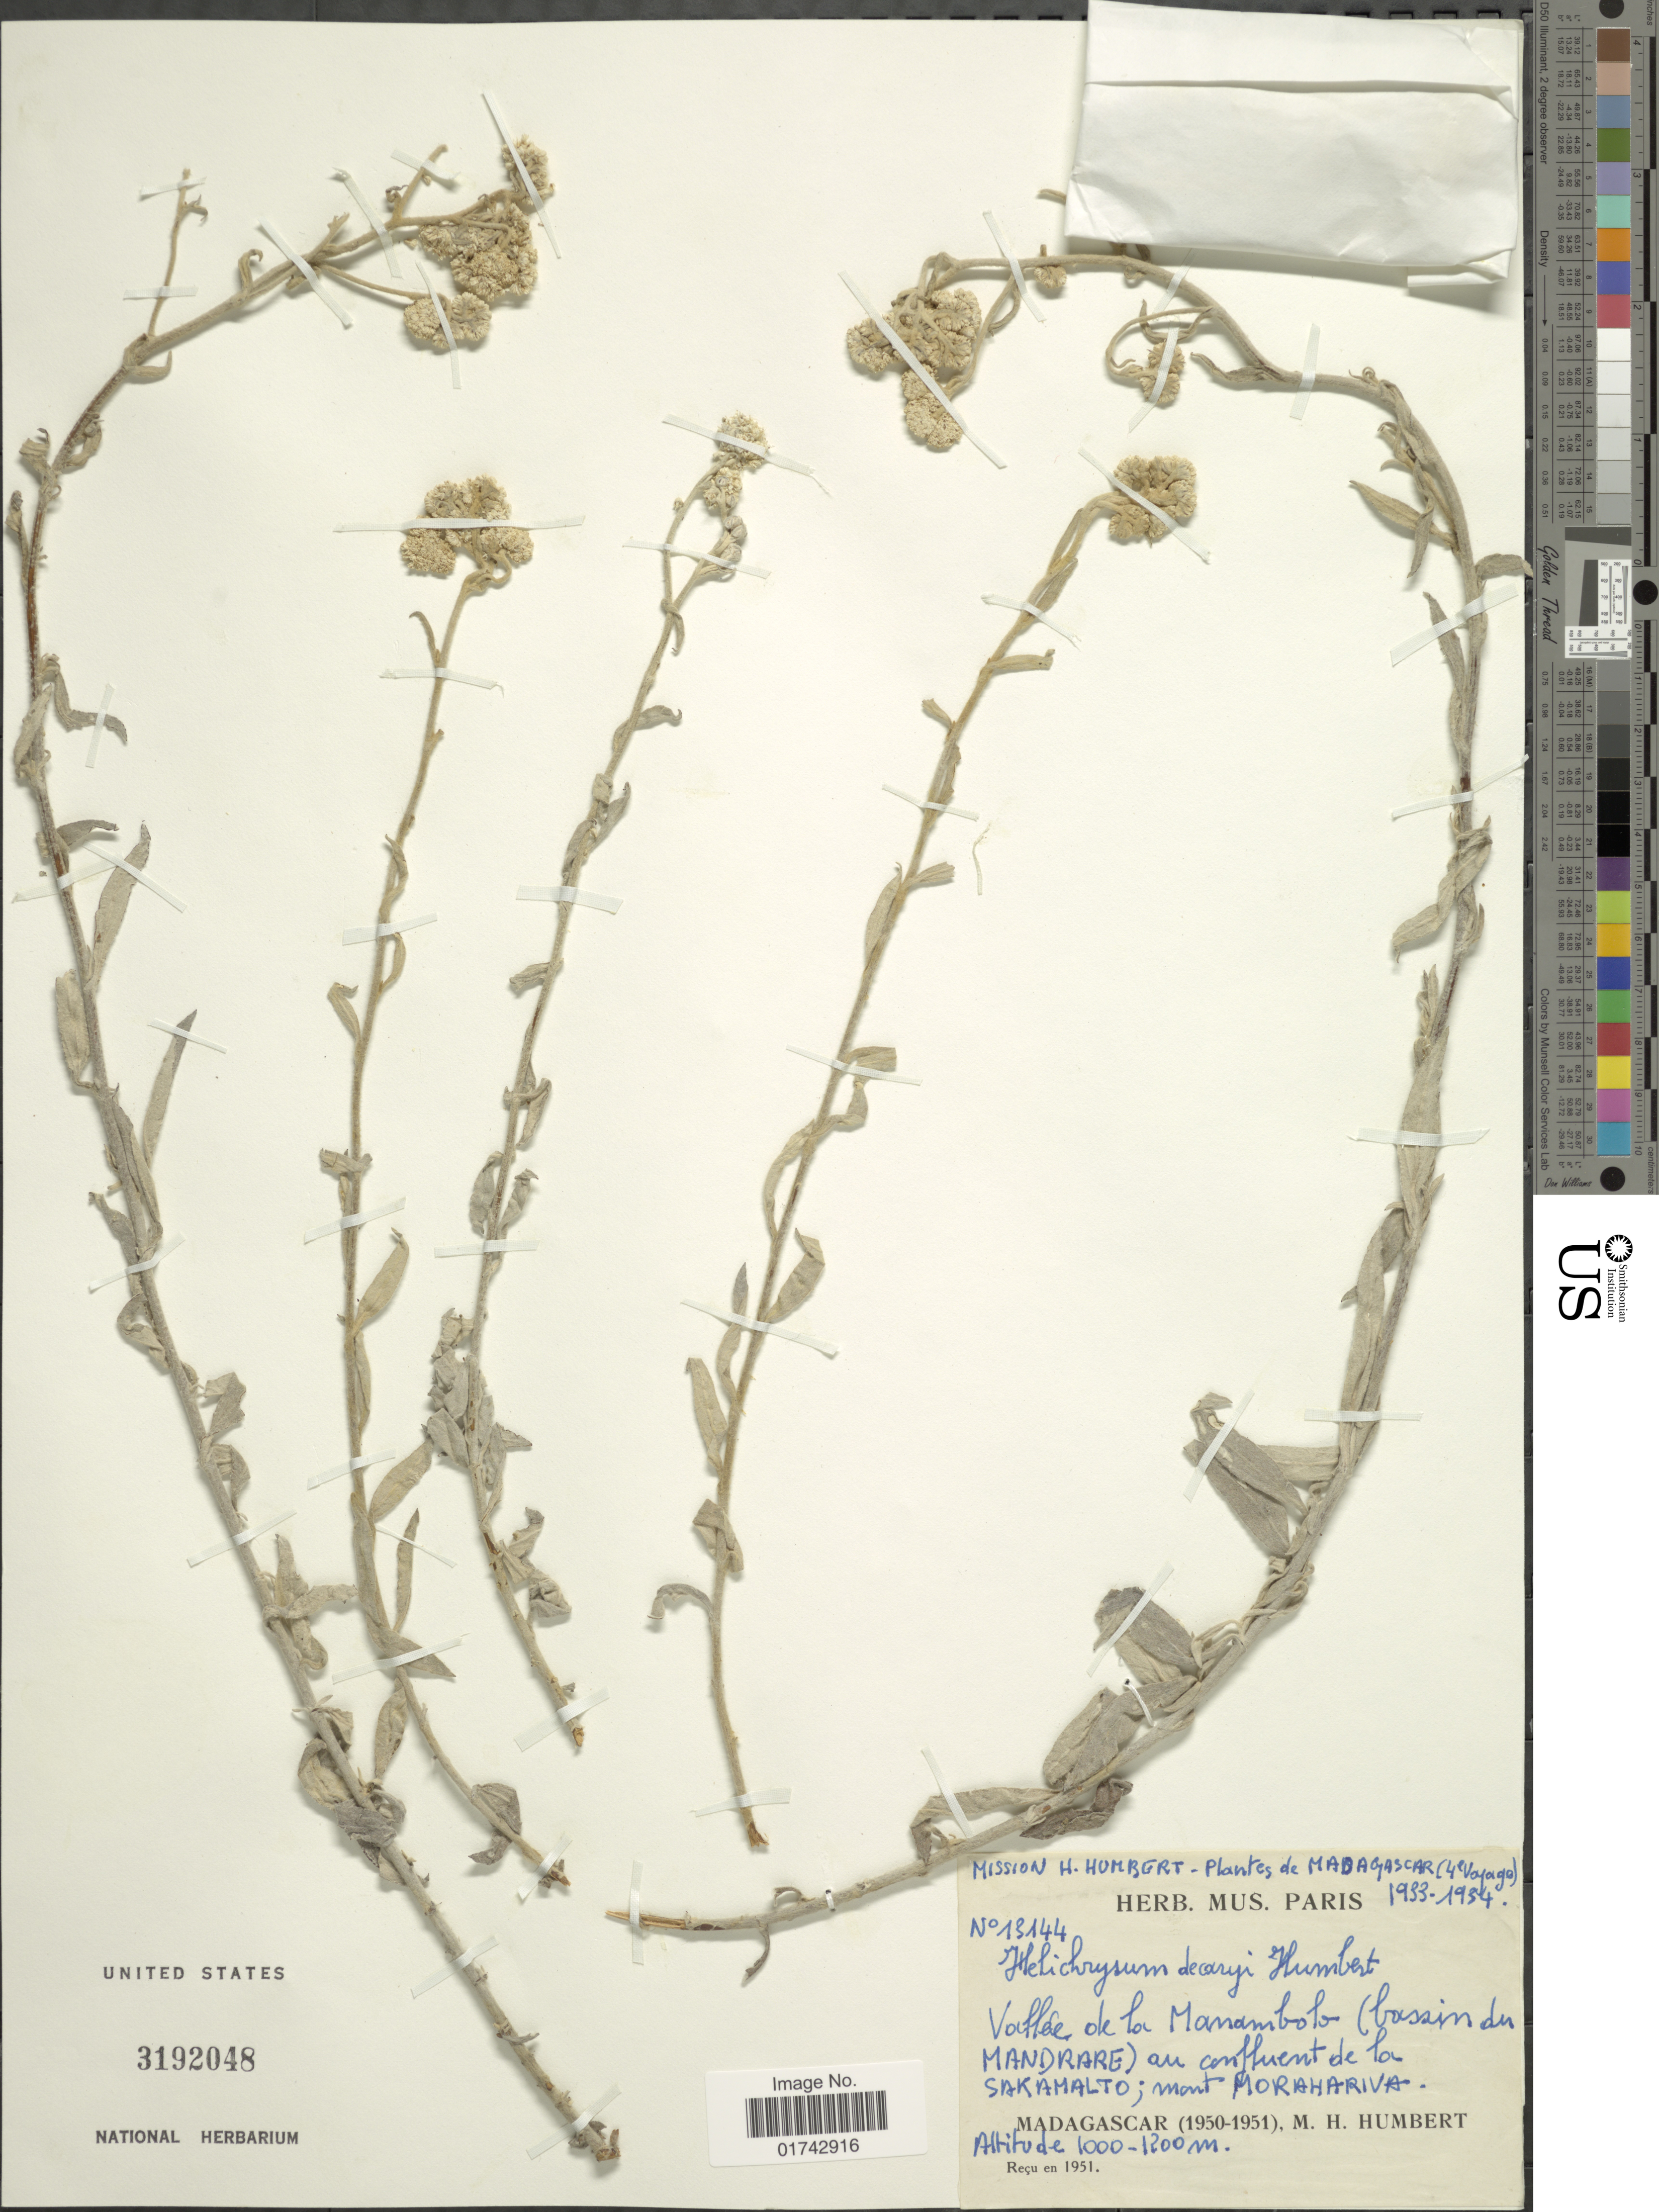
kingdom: Plantae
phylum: Tracheophyta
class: Magnoliopsida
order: Asterales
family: Asteraceae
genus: Helichrysum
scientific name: Helichrysum decaryi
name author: Humbert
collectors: M. Humbert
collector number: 13144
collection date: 1950/1951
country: Madagascar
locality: Vallee de la Manambolo, (bassin du Mandrare) au confluent de la Sakamalto; mont Morahariva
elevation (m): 1000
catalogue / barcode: US 3192048